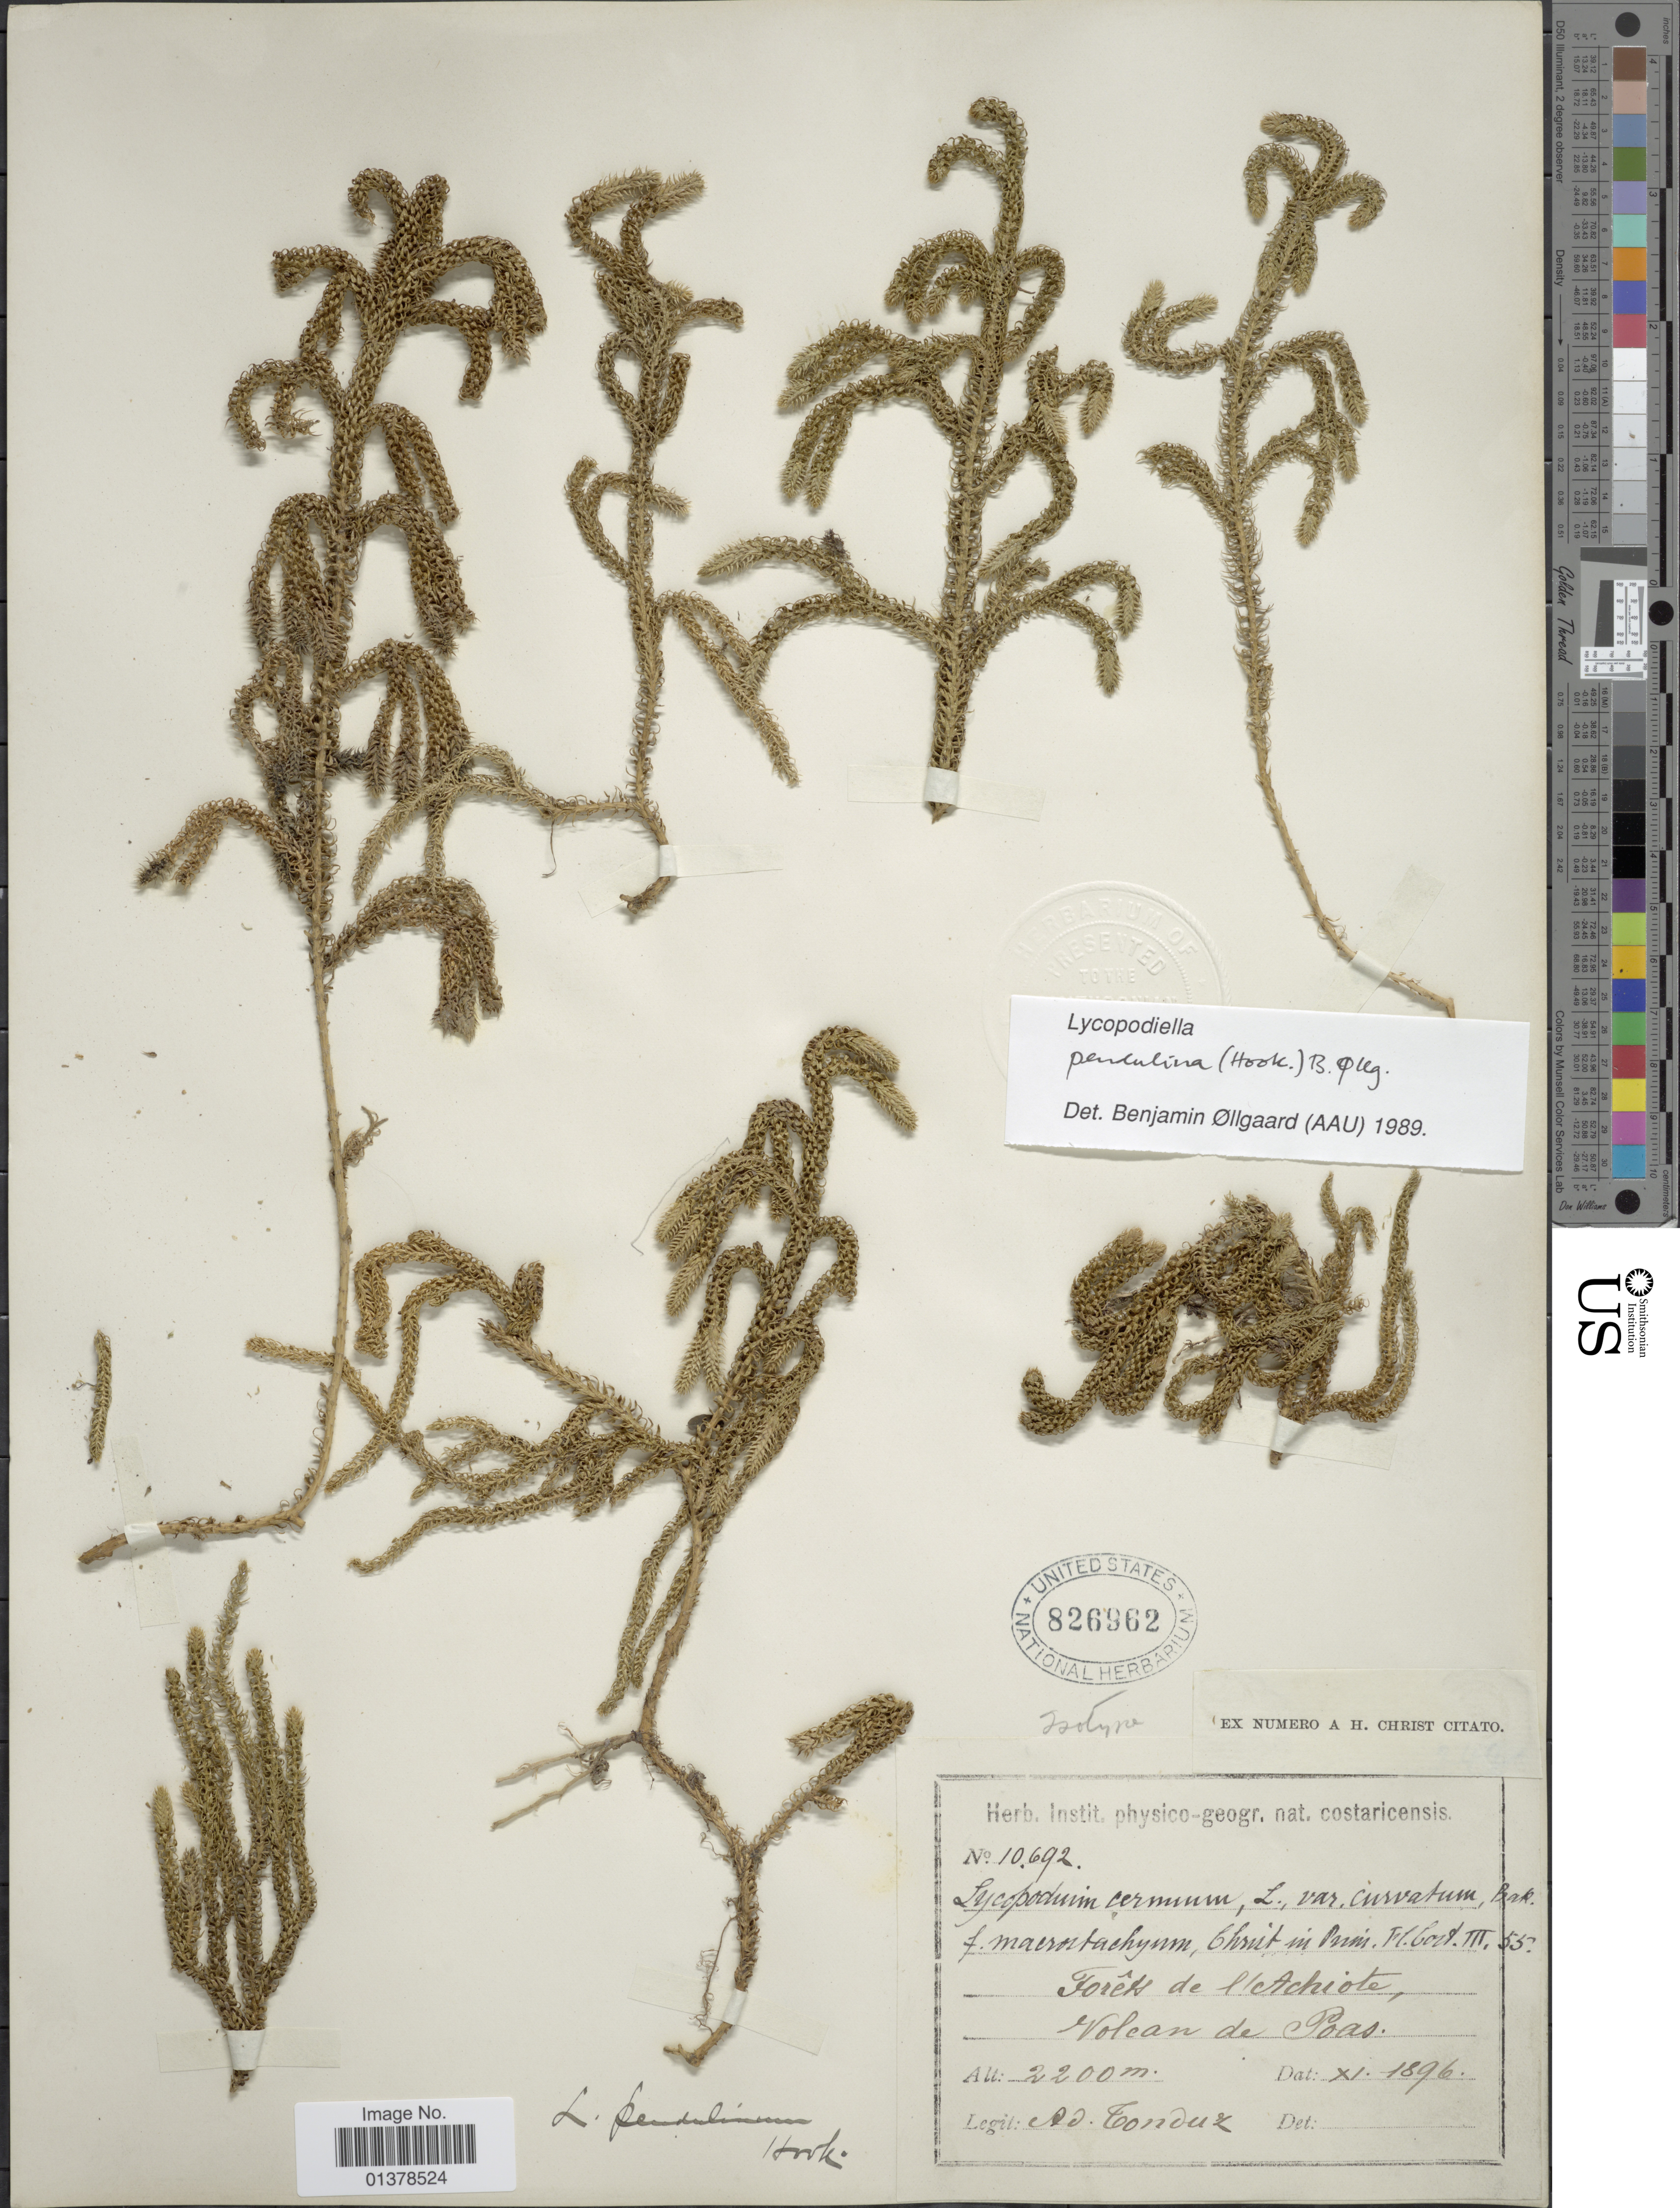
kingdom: Plantae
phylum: Tracheophyta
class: Lycopodiopsida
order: Lycopodiales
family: Lycopodiaceae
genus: Palhinhaea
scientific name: Palhinhaea pendulina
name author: (Hook.) Holub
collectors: A. Fonduz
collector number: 10692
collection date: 1896-11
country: Costa Rica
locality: Forets dee l'Achiote, Volcan de Poas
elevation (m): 2200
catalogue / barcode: US 826962